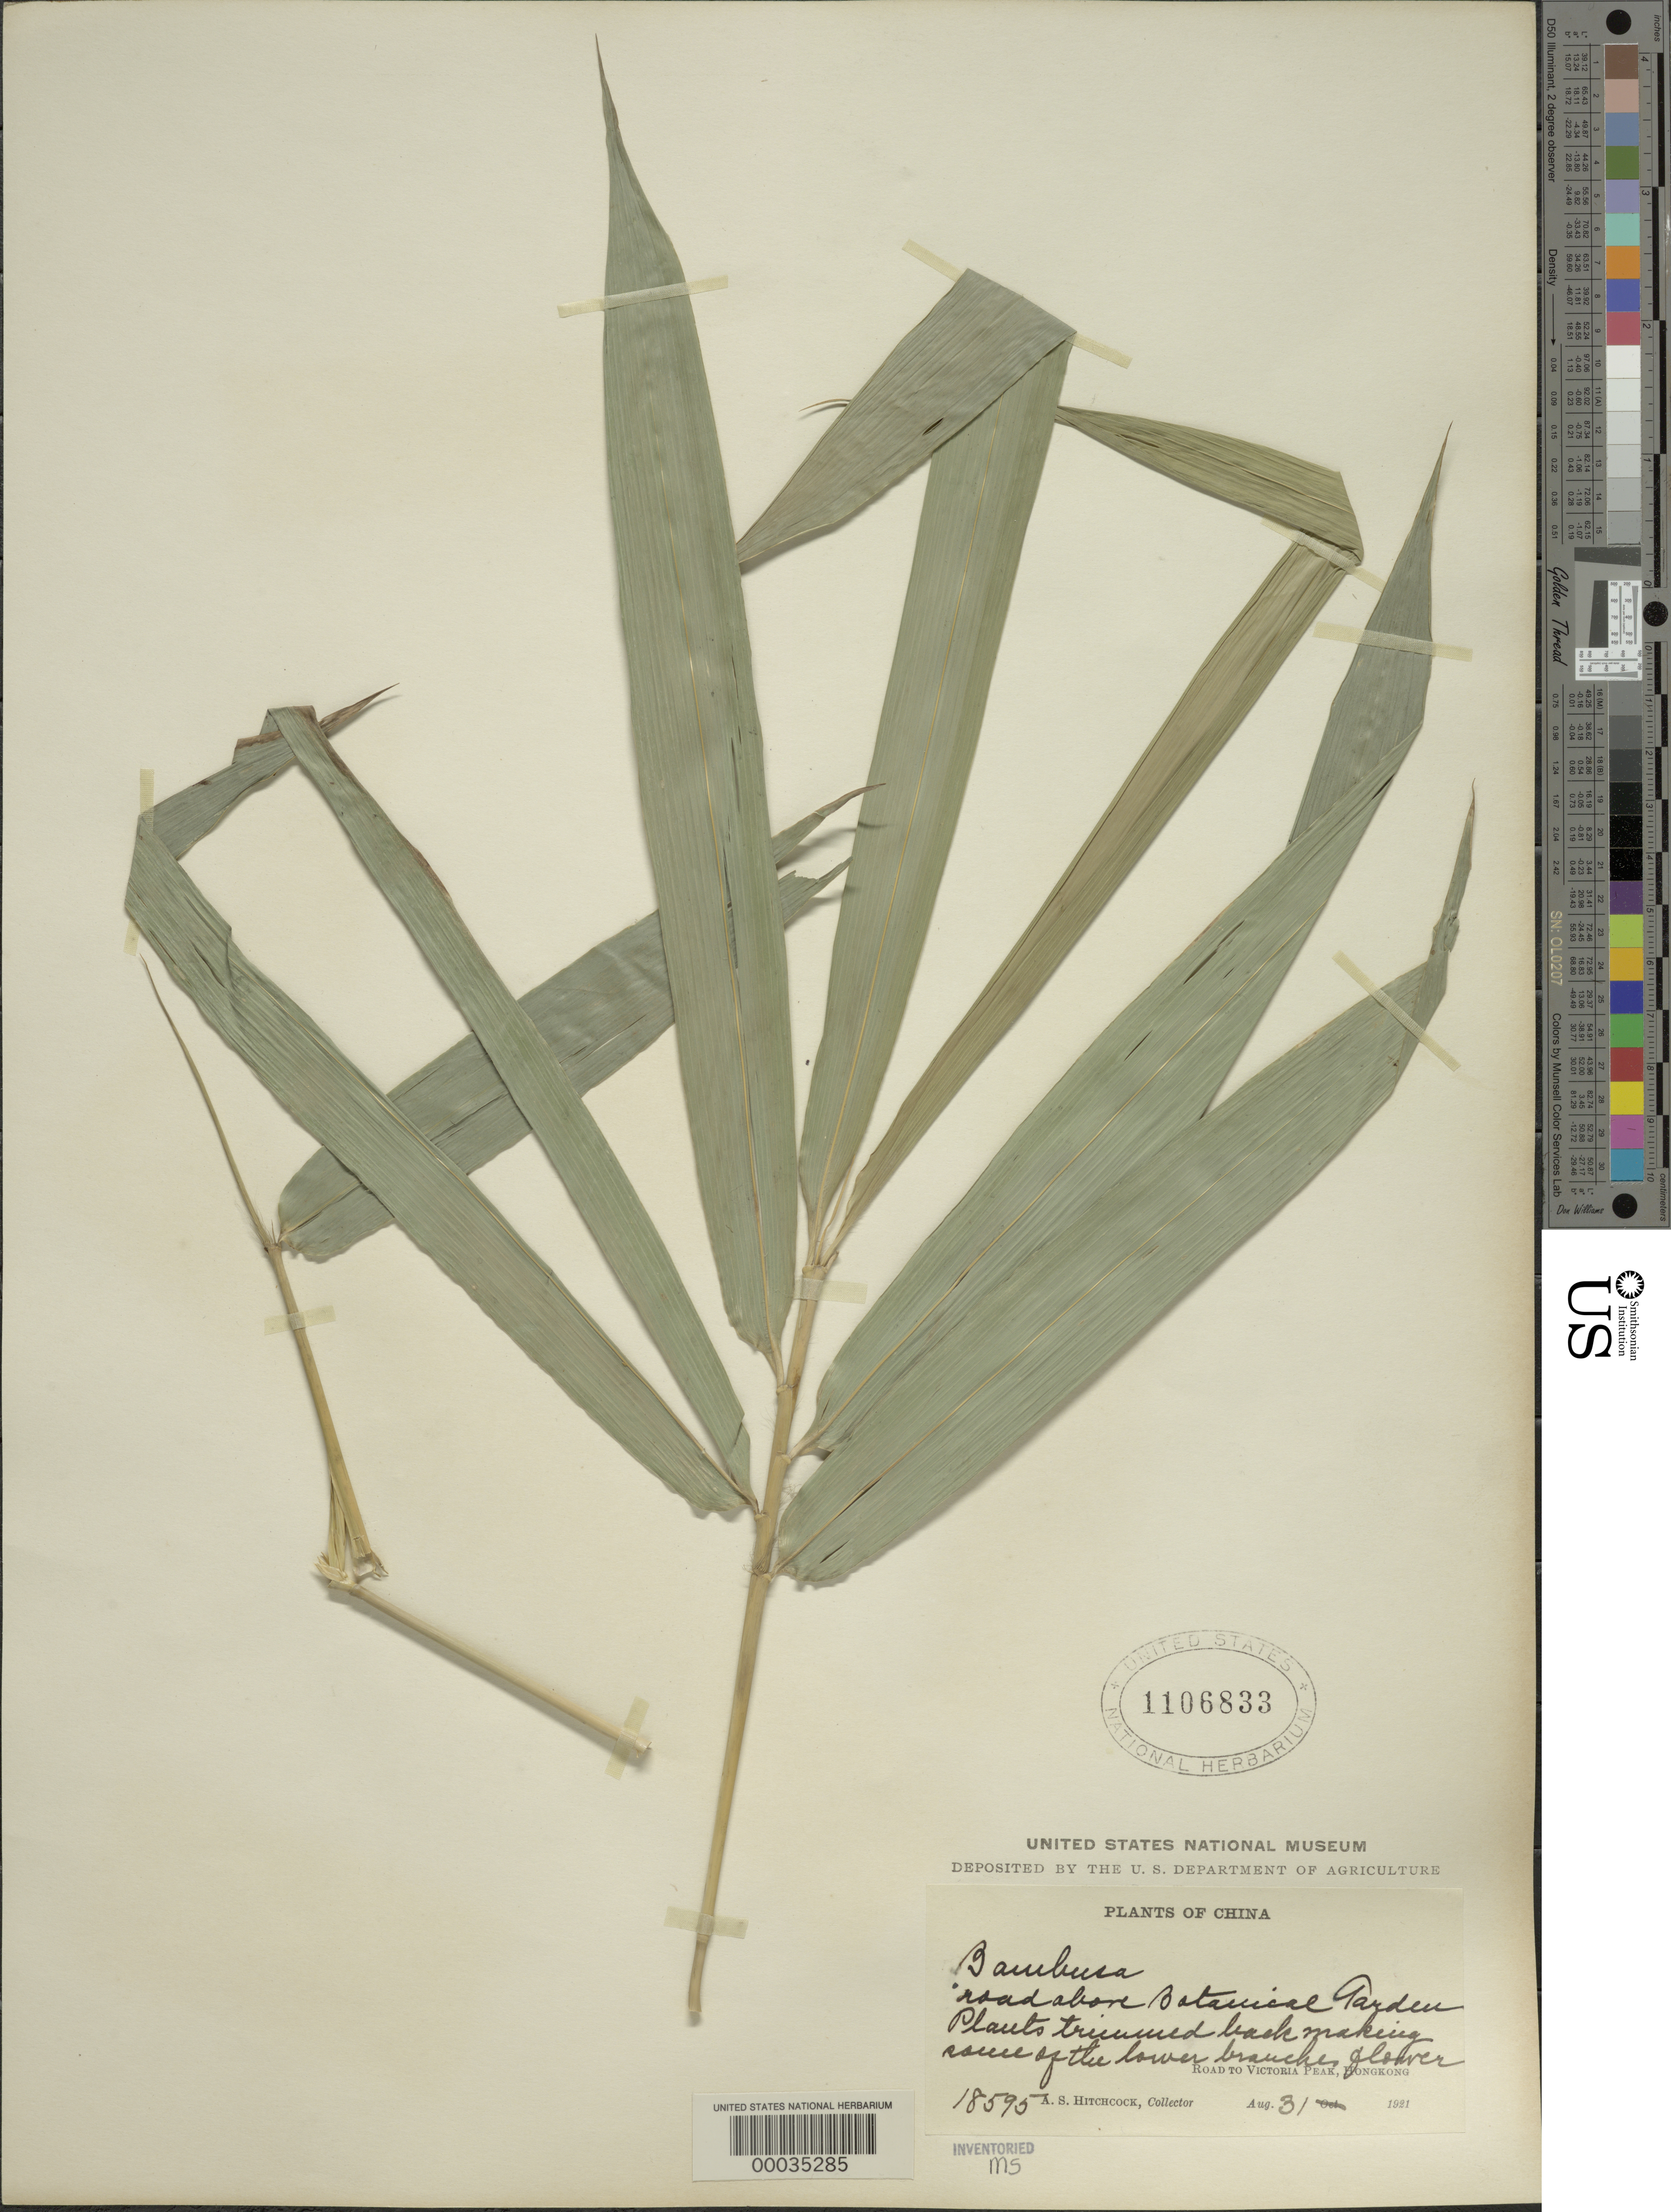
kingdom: Plantae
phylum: Tracheophyta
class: Liliopsida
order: Poales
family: Poaceae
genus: Bambusa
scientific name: Bambusa sp.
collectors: A. S. Hitchcock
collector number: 18595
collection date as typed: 31 Aug 1921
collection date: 1921-08-31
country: China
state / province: Hong Kong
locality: Victoria peak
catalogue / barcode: US 1106833